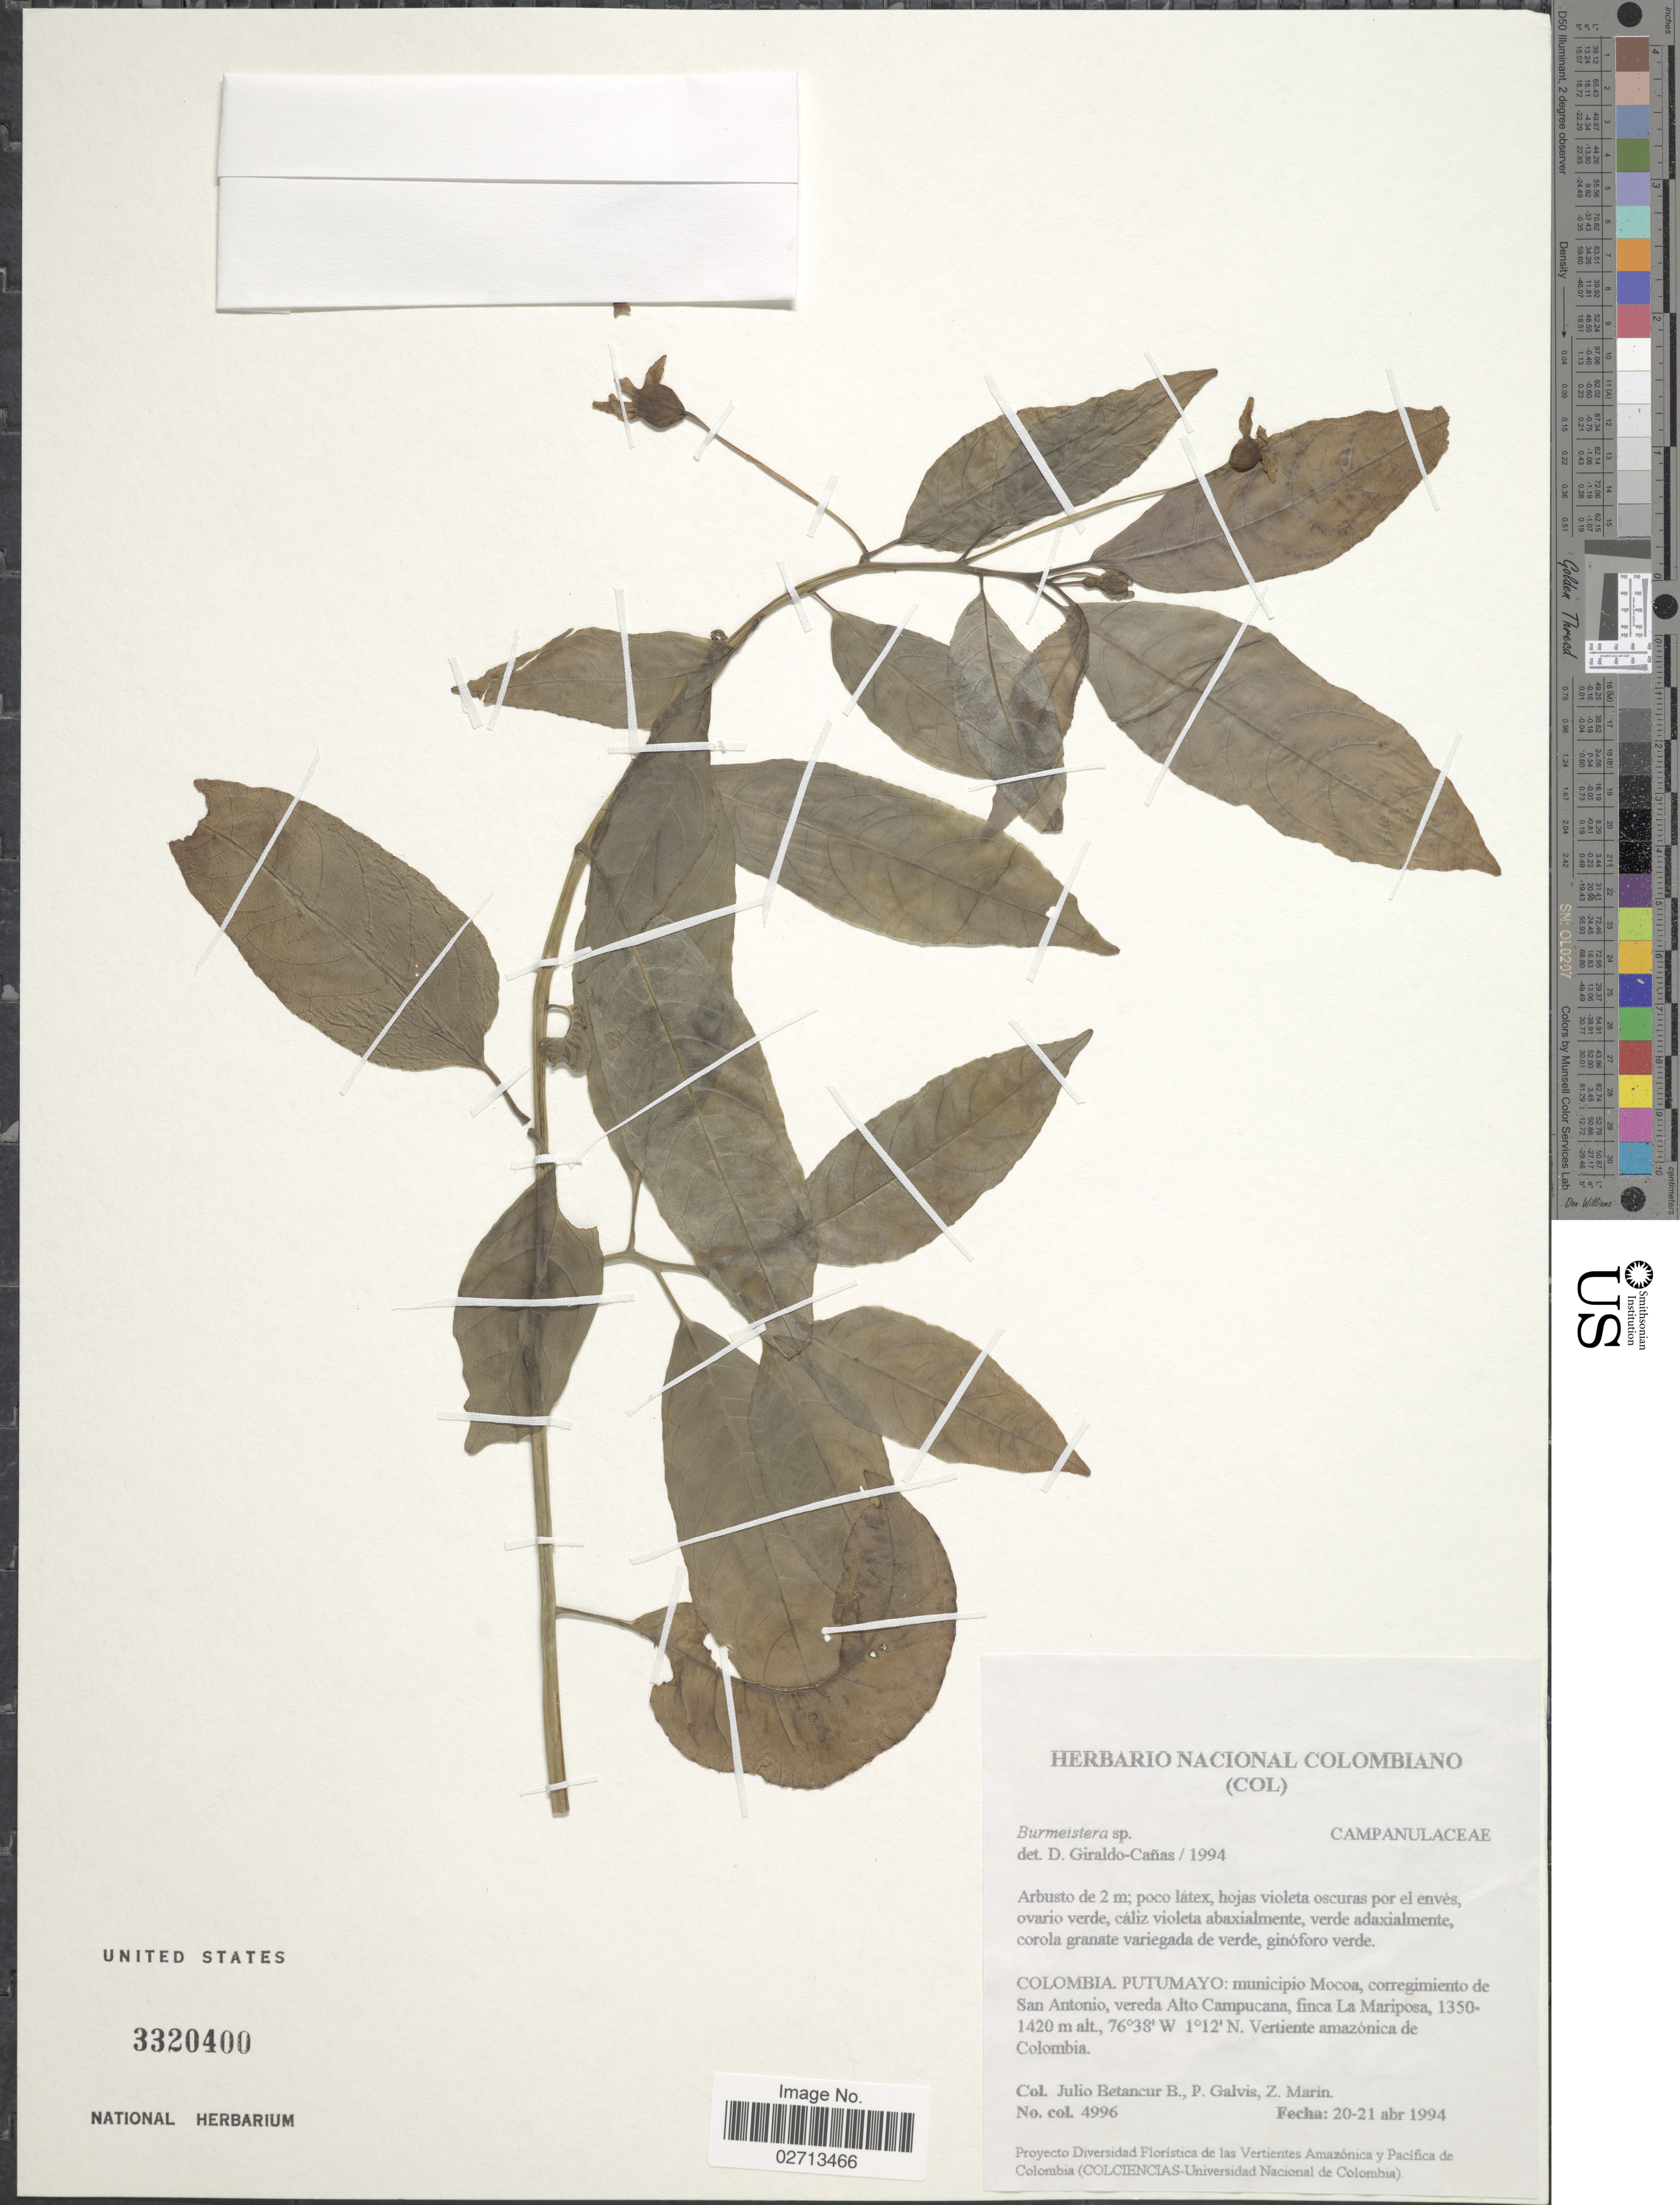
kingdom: Plantae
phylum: Tracheophyta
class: Magnoliopsida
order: Asterales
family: Campanulaceae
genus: Burmeistera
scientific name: Burmeistera sp.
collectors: J. Betancur-B., P. Galvis & Z. Marin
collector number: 4996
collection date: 1994-04-20/1994-04-21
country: Colombia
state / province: Putumayo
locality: Municipio Mocoa, corregimiento de San Antonio, vereda Alto Campucana, finca La Mariposa.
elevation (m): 1350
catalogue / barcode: US 3320400